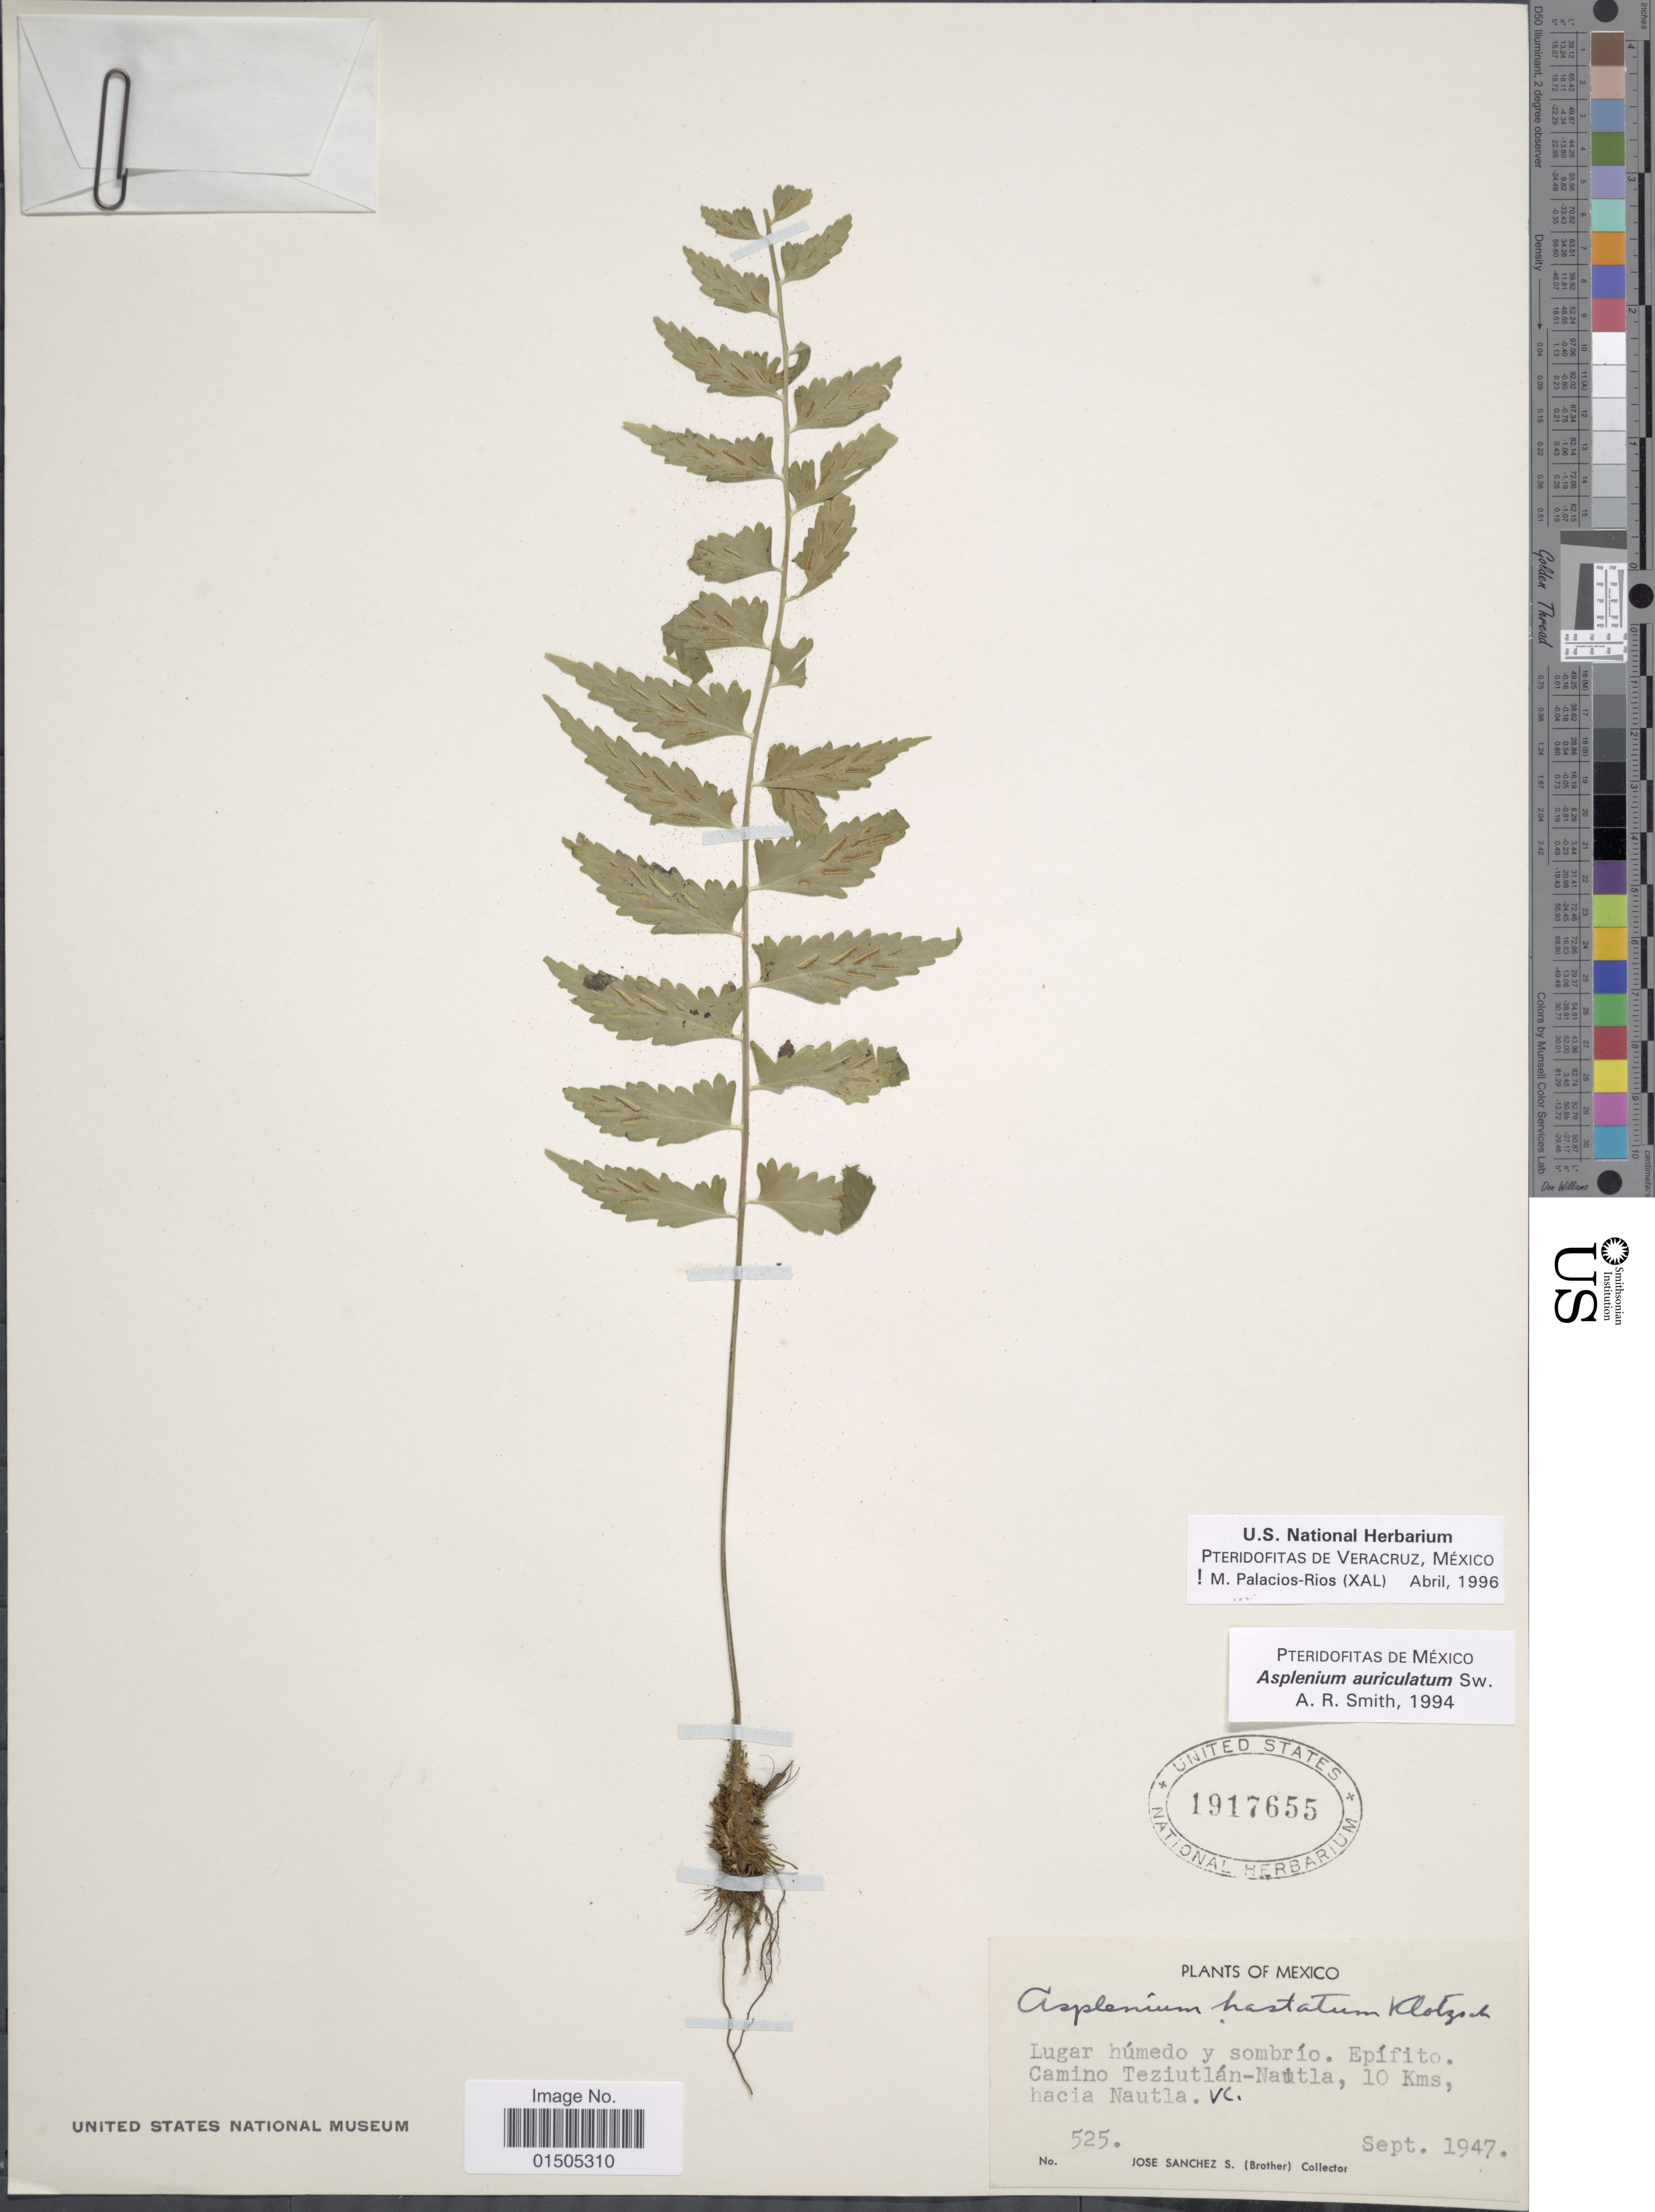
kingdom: Plantae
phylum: Tracheophyta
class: Polypodiopsida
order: Polypodiales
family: Aspleniaceae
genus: Asplenium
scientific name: Asplenium auriculatum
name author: Sw.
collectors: J. Sanchez S.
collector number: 525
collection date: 1947-09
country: Mexico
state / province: Veracruz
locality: Lugar húmedo y sombrío. Epífito. Camino Teziutlán-Nautla, 10 Kms, hacia Nautla.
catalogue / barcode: US 1917655